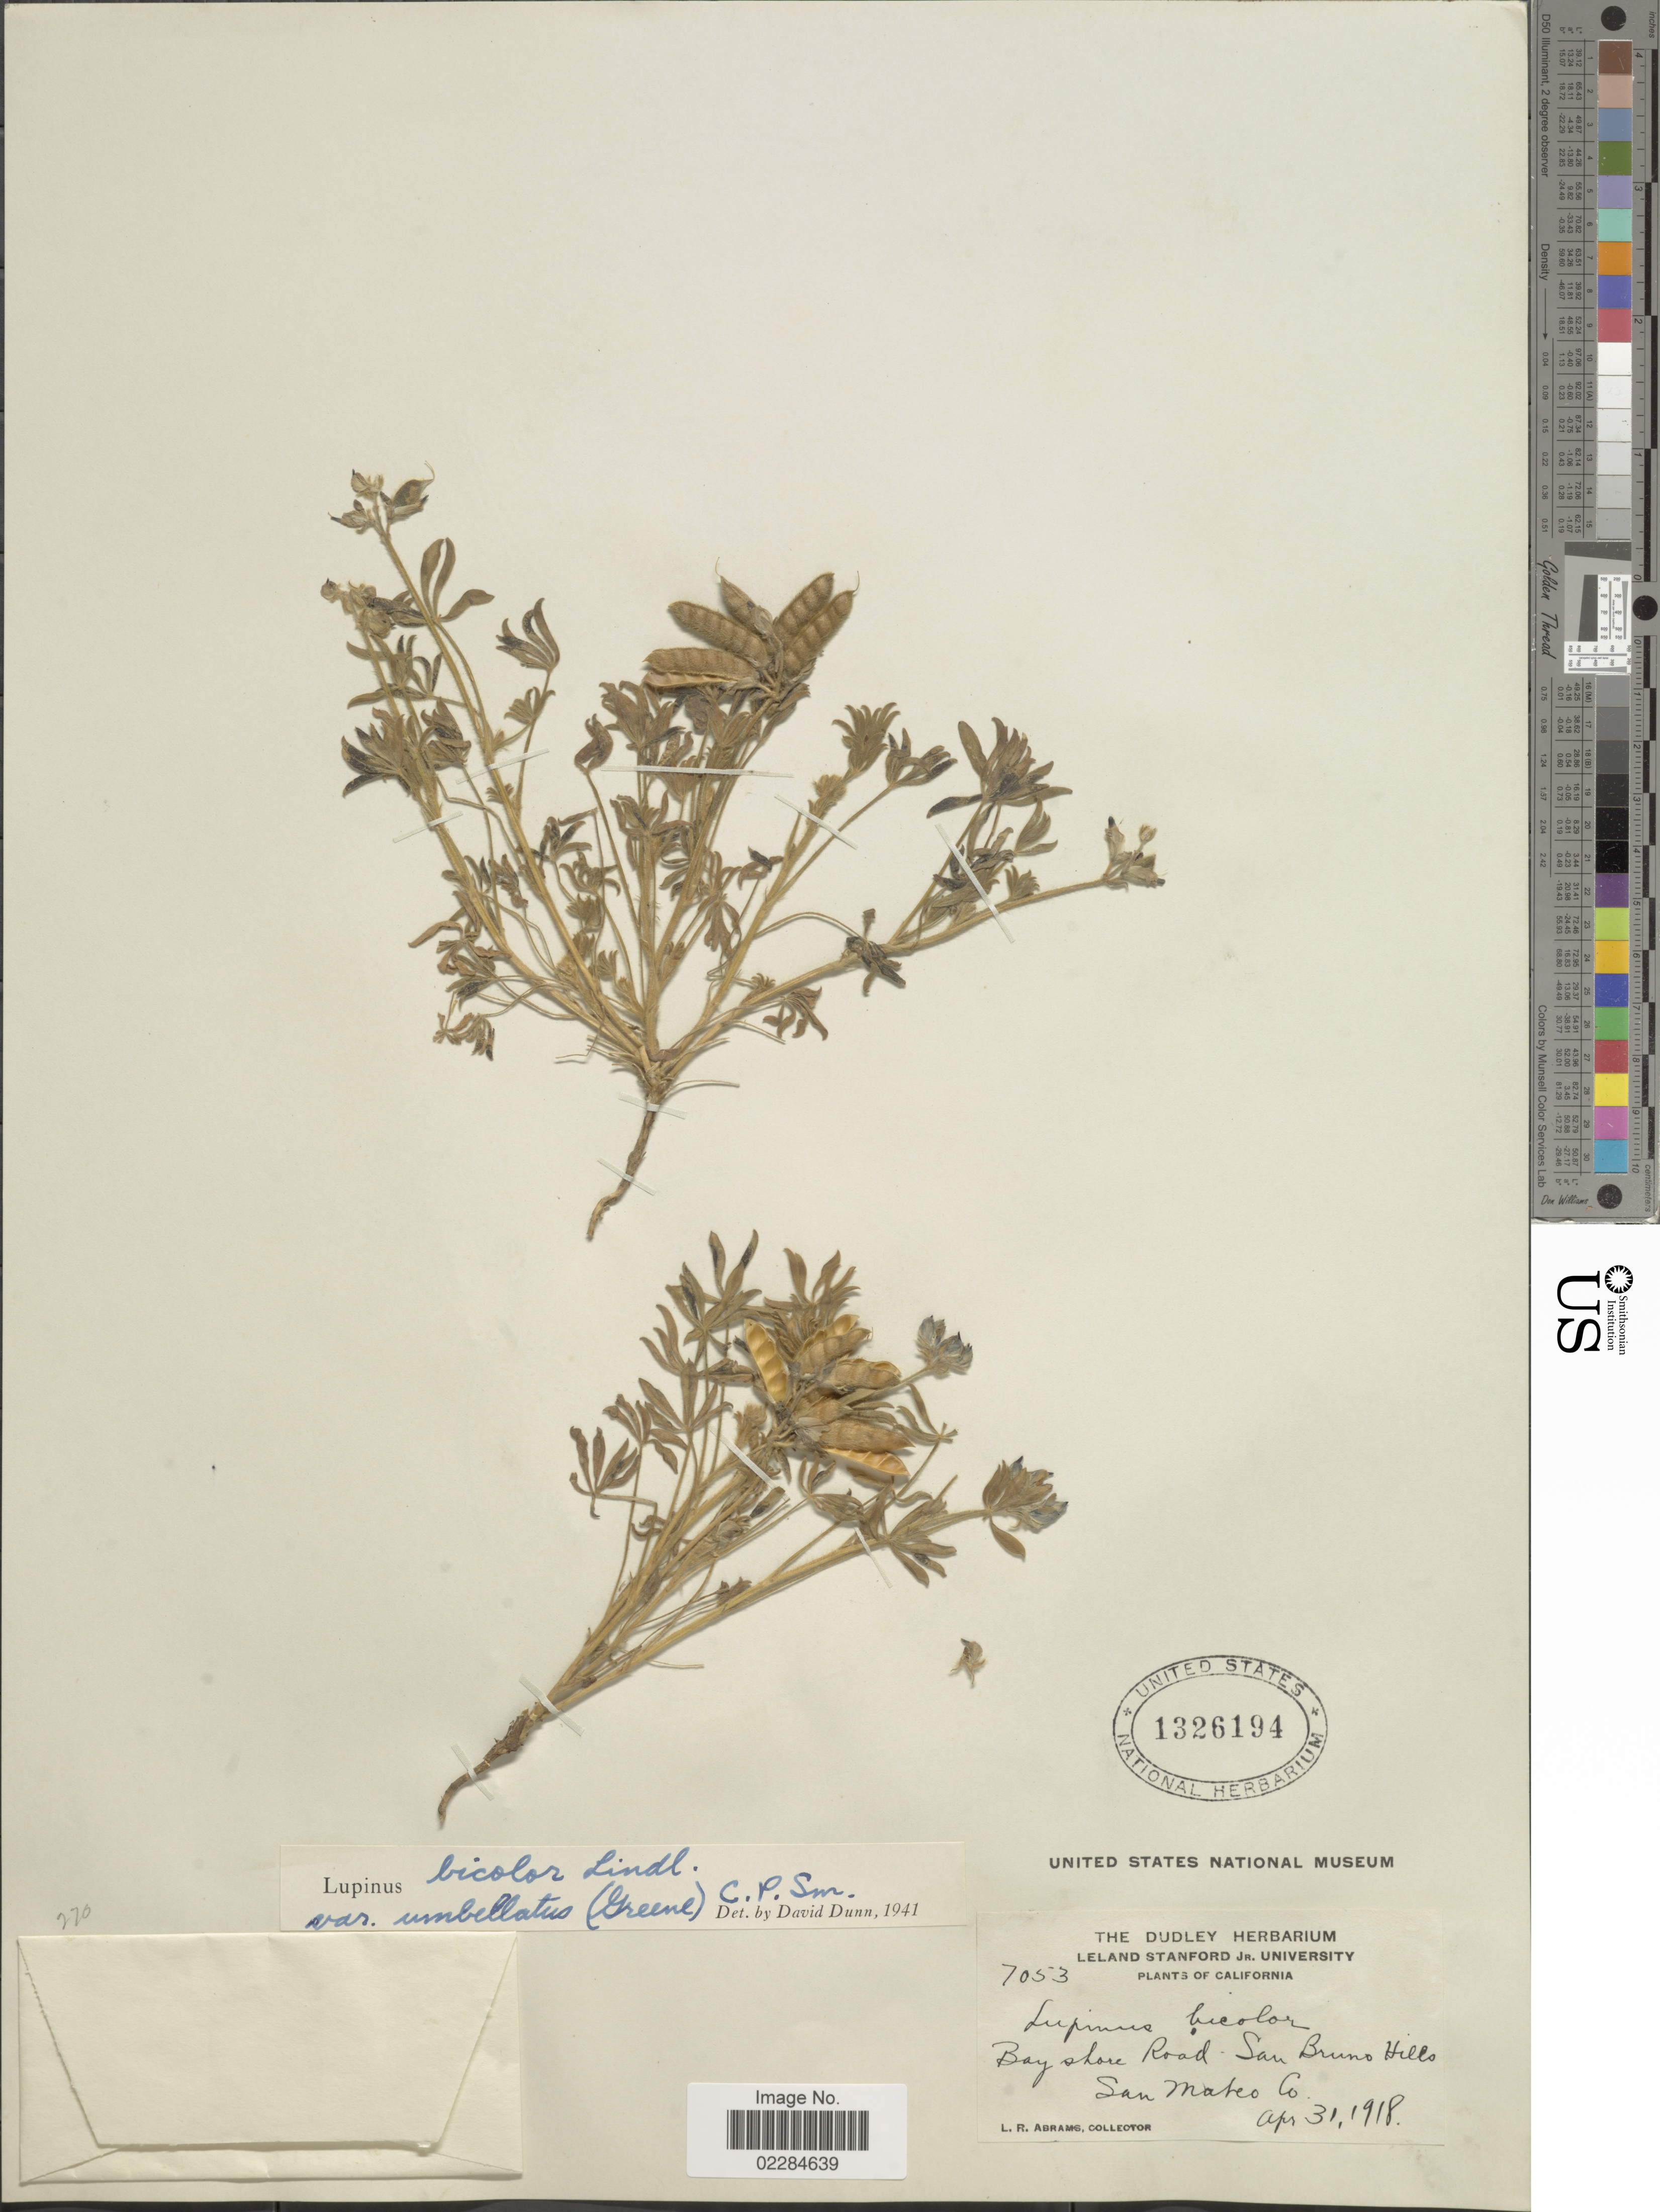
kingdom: Plantae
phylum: Tracheophyta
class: Magnoliopsida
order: Fabales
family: Fabaceae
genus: Lupinus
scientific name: Lupinus bicolor var. umbellatus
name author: (Greene) C.P. Sm.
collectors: L. Abrams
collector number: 7053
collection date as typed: Transcribed d/m/y: 31/4/1918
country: United States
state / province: California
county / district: San Mateo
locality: Bay shore Road San Bruno Hills. San Mateo Co.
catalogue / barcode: US 1326194